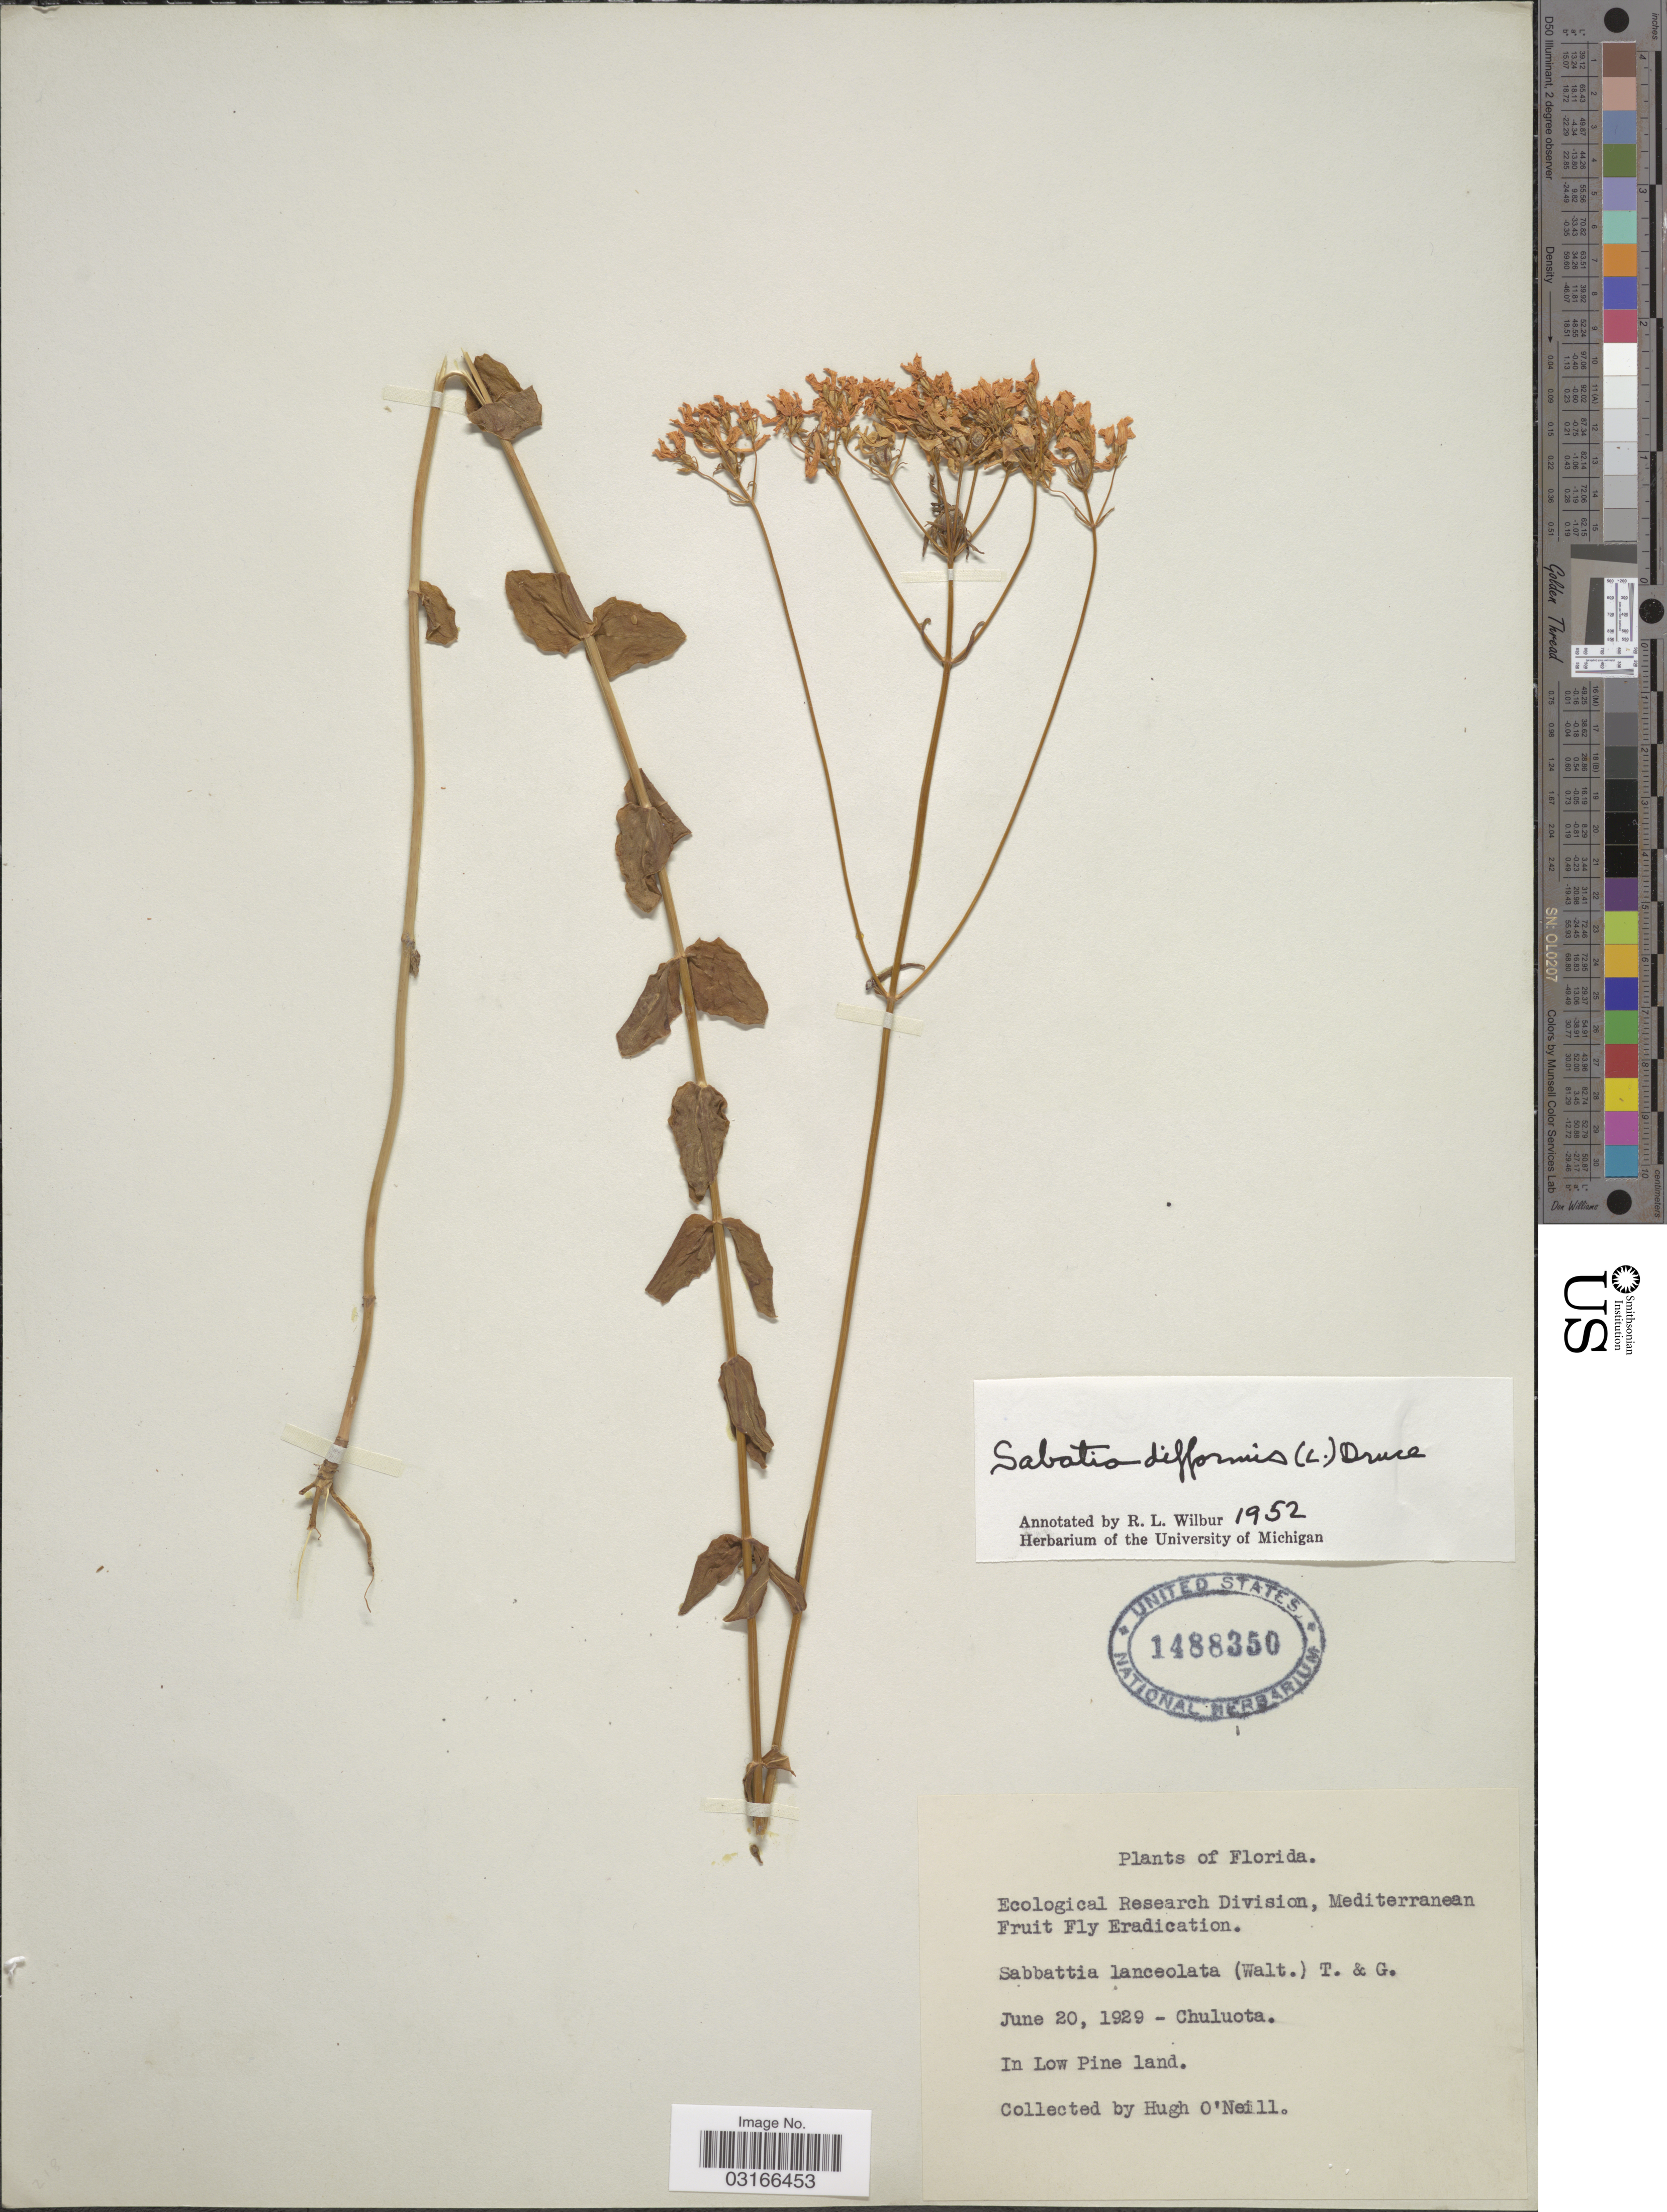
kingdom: Plantae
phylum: Tracheophyta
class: Magnoliopsida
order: Gentianales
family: Gentianaceae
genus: Sabatia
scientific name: Sabatia difformis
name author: (L.) Druce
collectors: H. O'Neill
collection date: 1929-06-20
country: United States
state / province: Florida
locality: Chuluota. In Low Pine land.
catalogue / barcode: US 1488350